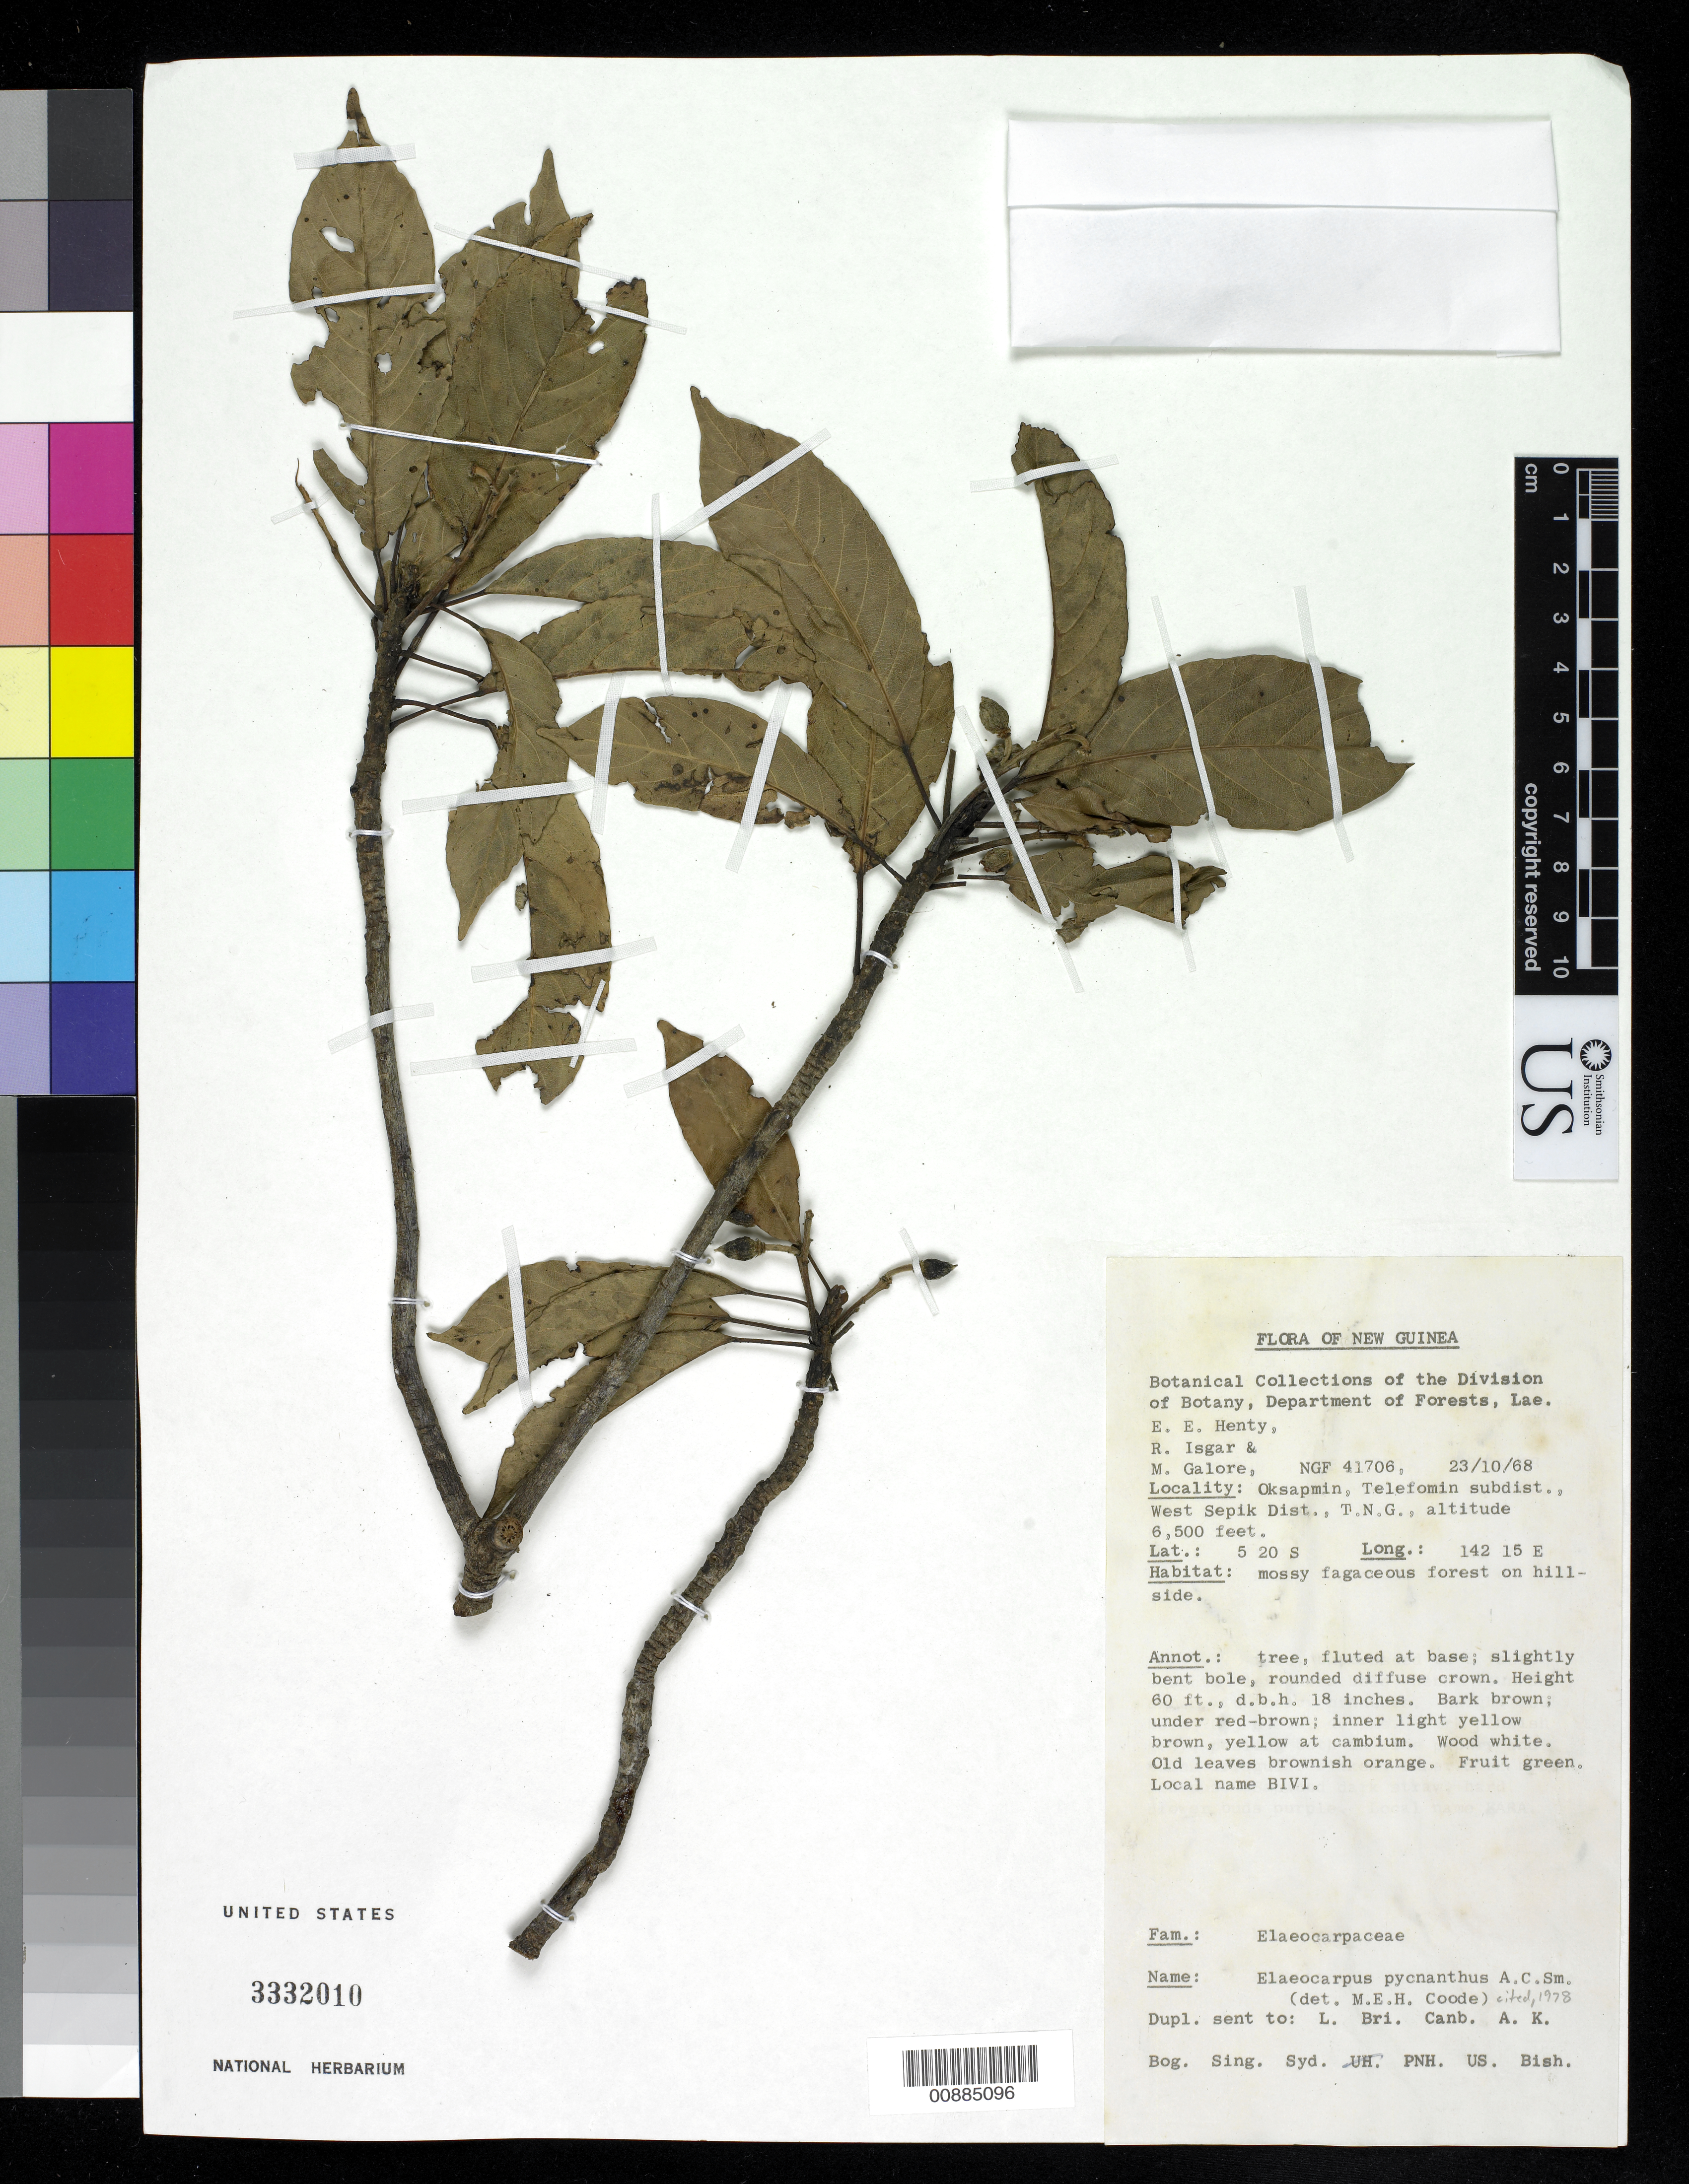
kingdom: Plantae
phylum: Tracheophyta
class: Magnoliopsida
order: Oxalidales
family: Elaeocarpaceae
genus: Elaeocarpus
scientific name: Elaeocarpus pycnanthus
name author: A.C. Sm.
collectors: E. Henty, R. Isgar & M. Galore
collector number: NGF 41706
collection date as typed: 23 Oct 1968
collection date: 1968-10-23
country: Papua New Guinea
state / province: Sandaun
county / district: Telefomin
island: New Guinea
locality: Oksapmin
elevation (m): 1981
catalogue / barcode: US 3332010